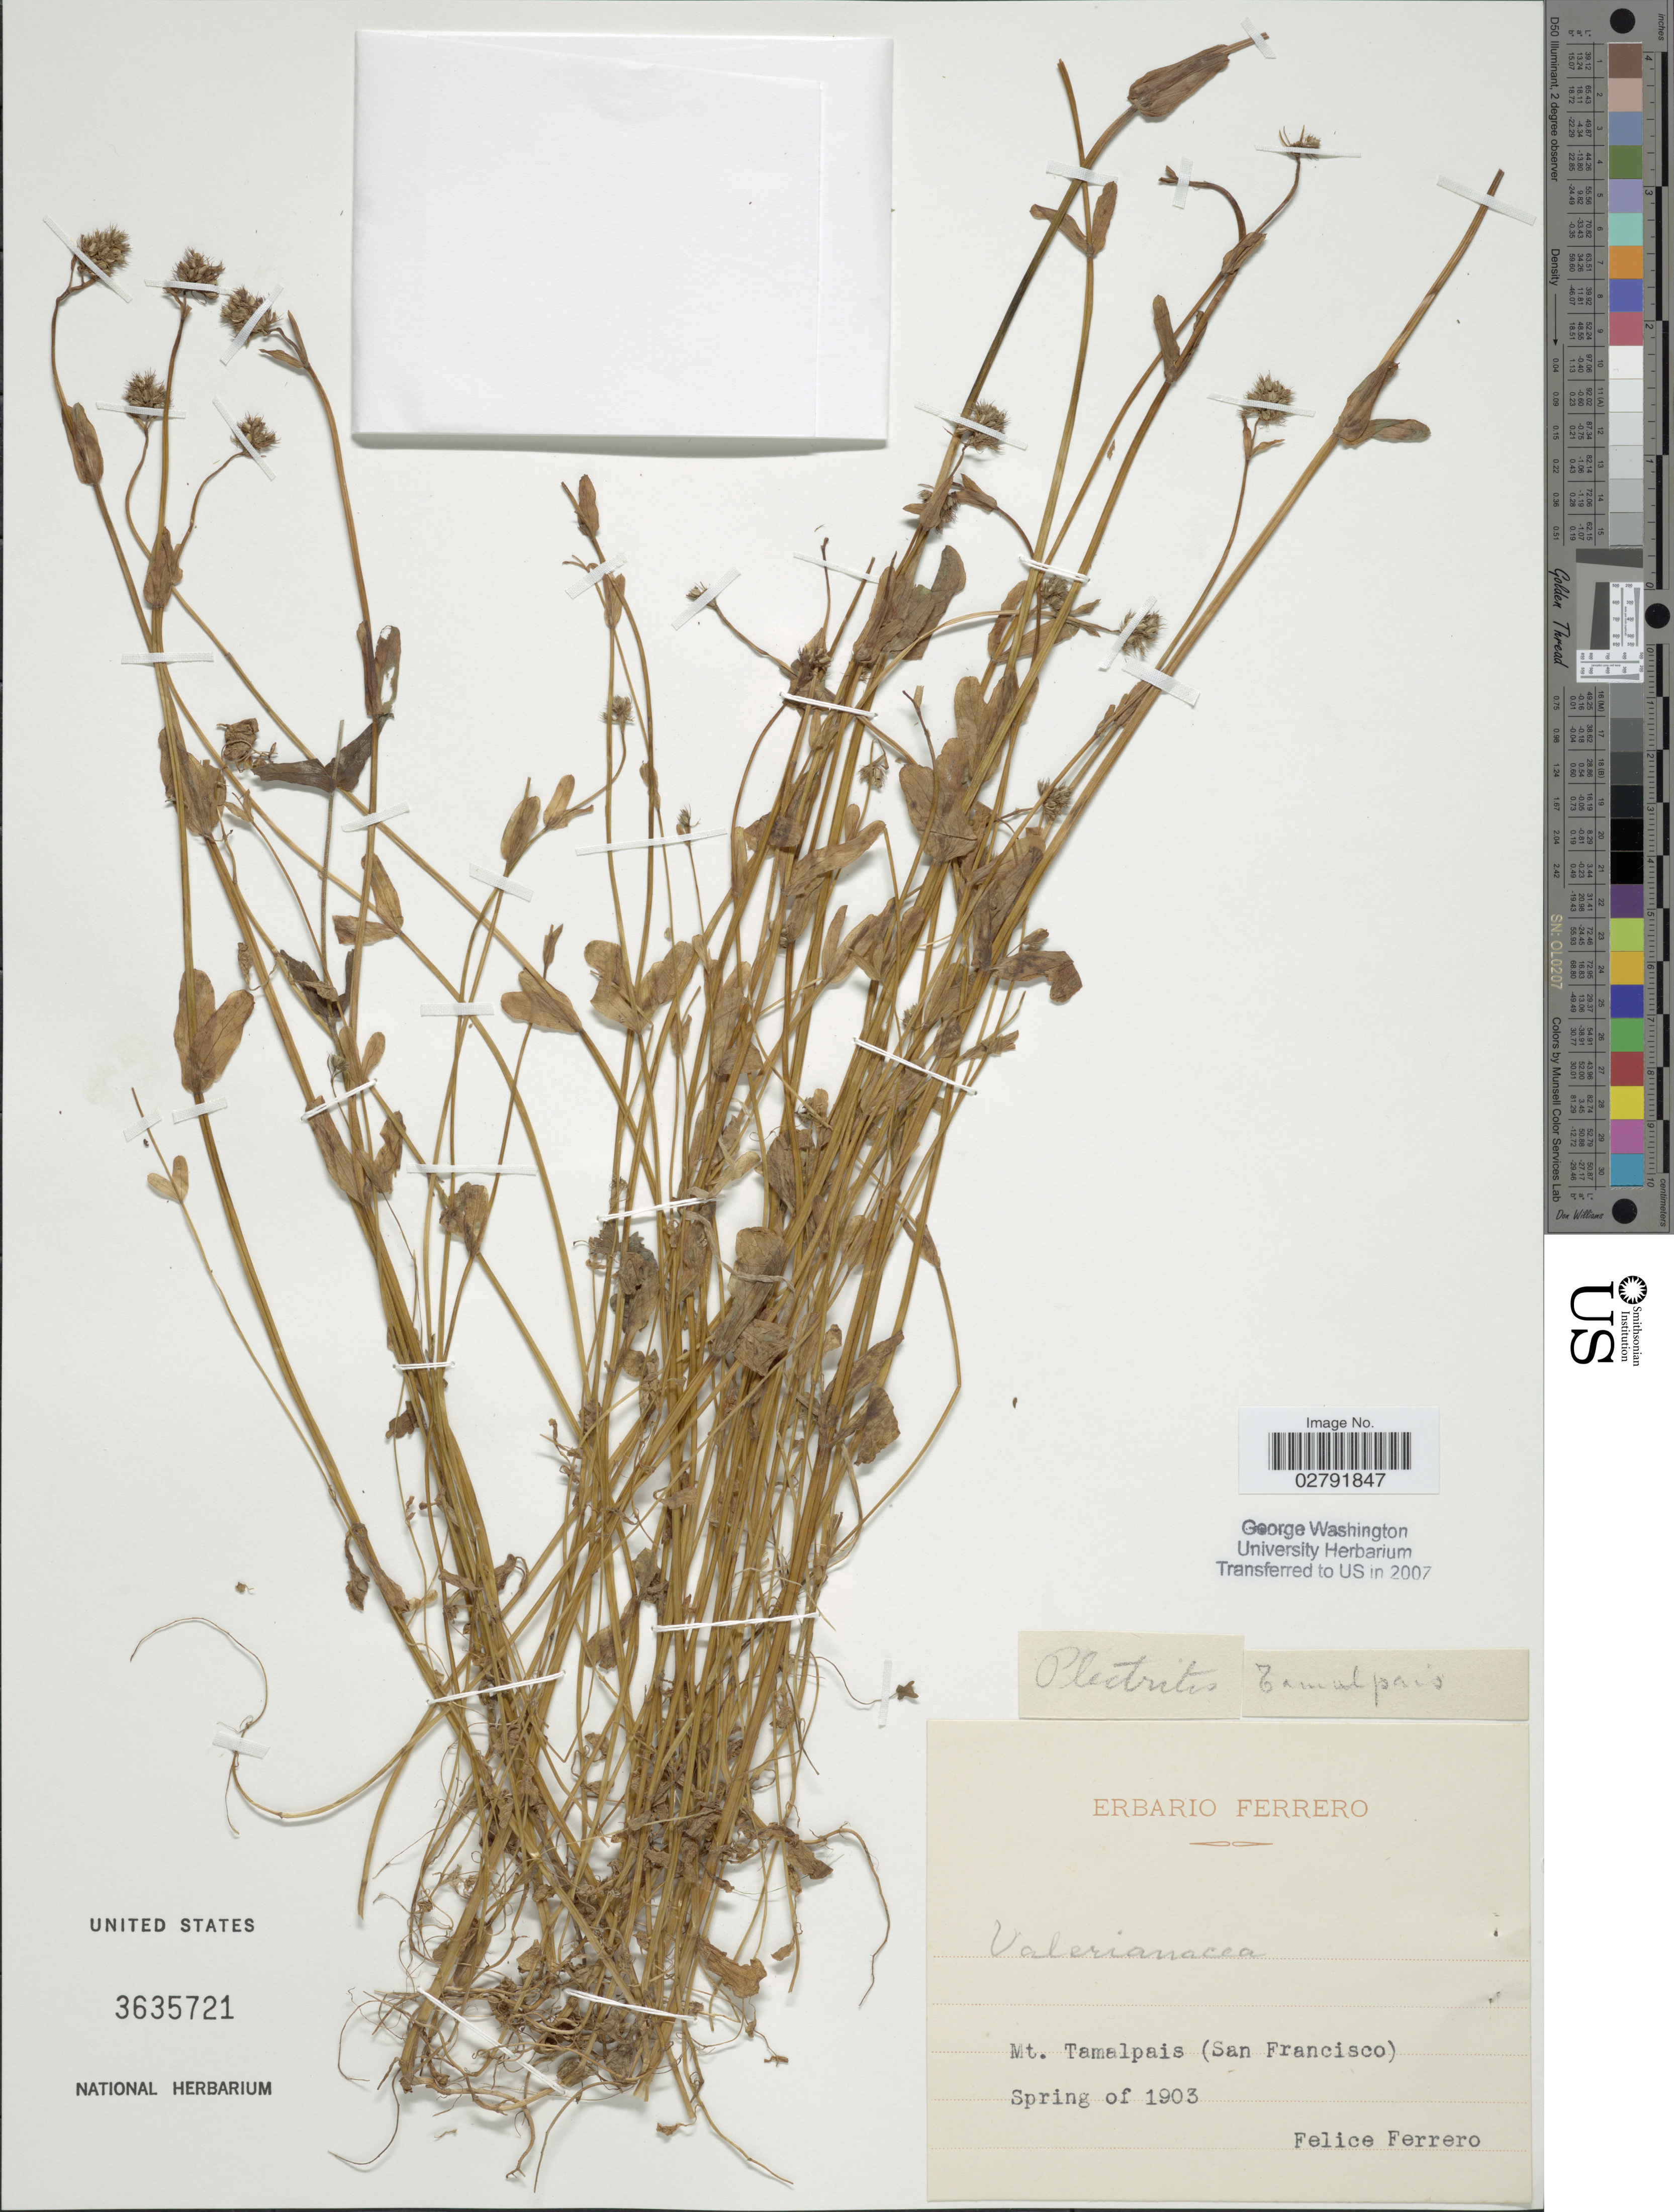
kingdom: Plantae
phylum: Tracheophyta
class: Magnoliopsida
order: Dipsacales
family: Caprifoliaceae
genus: Plectritis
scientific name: Plectritis sp.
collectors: F. Ferrero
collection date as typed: Spring of 1903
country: United States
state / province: California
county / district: San Francisco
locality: Mt. Tamalpais (San Francisco)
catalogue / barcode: US 3635721